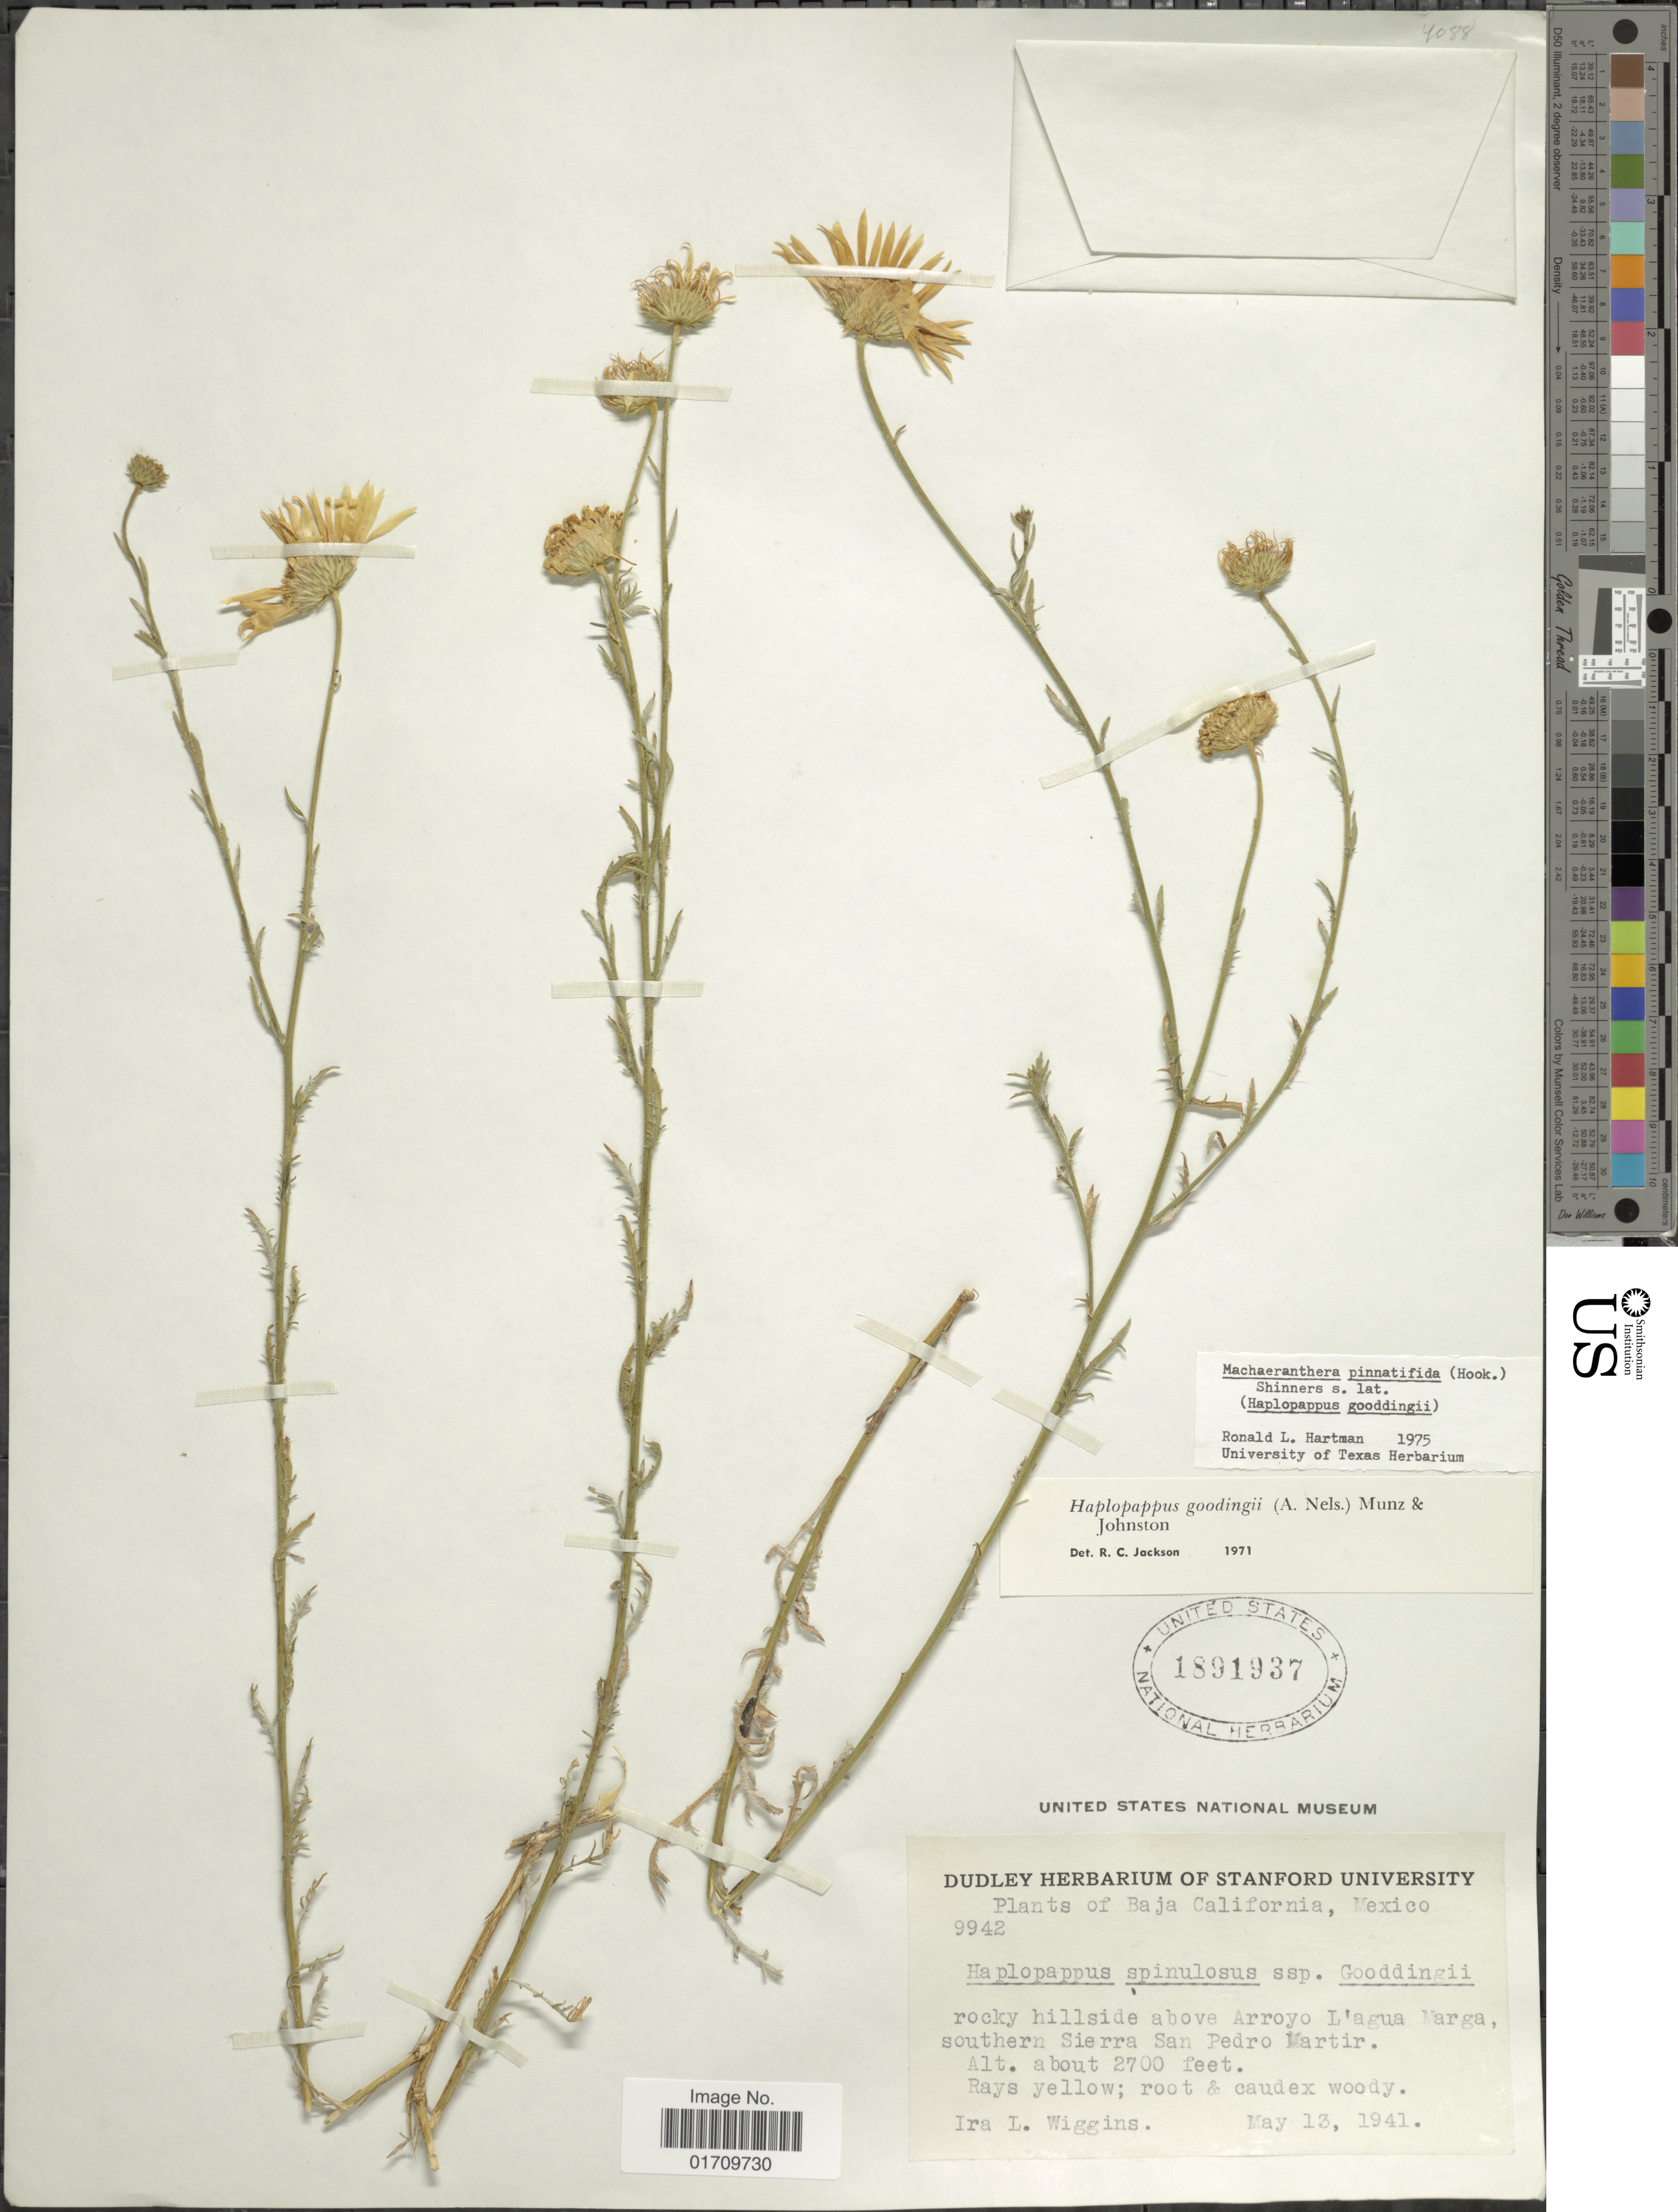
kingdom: Plantae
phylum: Tracheophyta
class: Magnoliopsida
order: Asterales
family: Asteraceae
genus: Machaeranthera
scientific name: Machaeranthera pinnatifida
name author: (Hook.) Shinners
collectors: I. L. Wiggins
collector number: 9942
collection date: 1941-05-13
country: Mexico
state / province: Baja California Sur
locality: Above Arroyo L'agua Marga southern Sierra San Pedro Martir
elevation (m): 823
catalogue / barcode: US 1891937